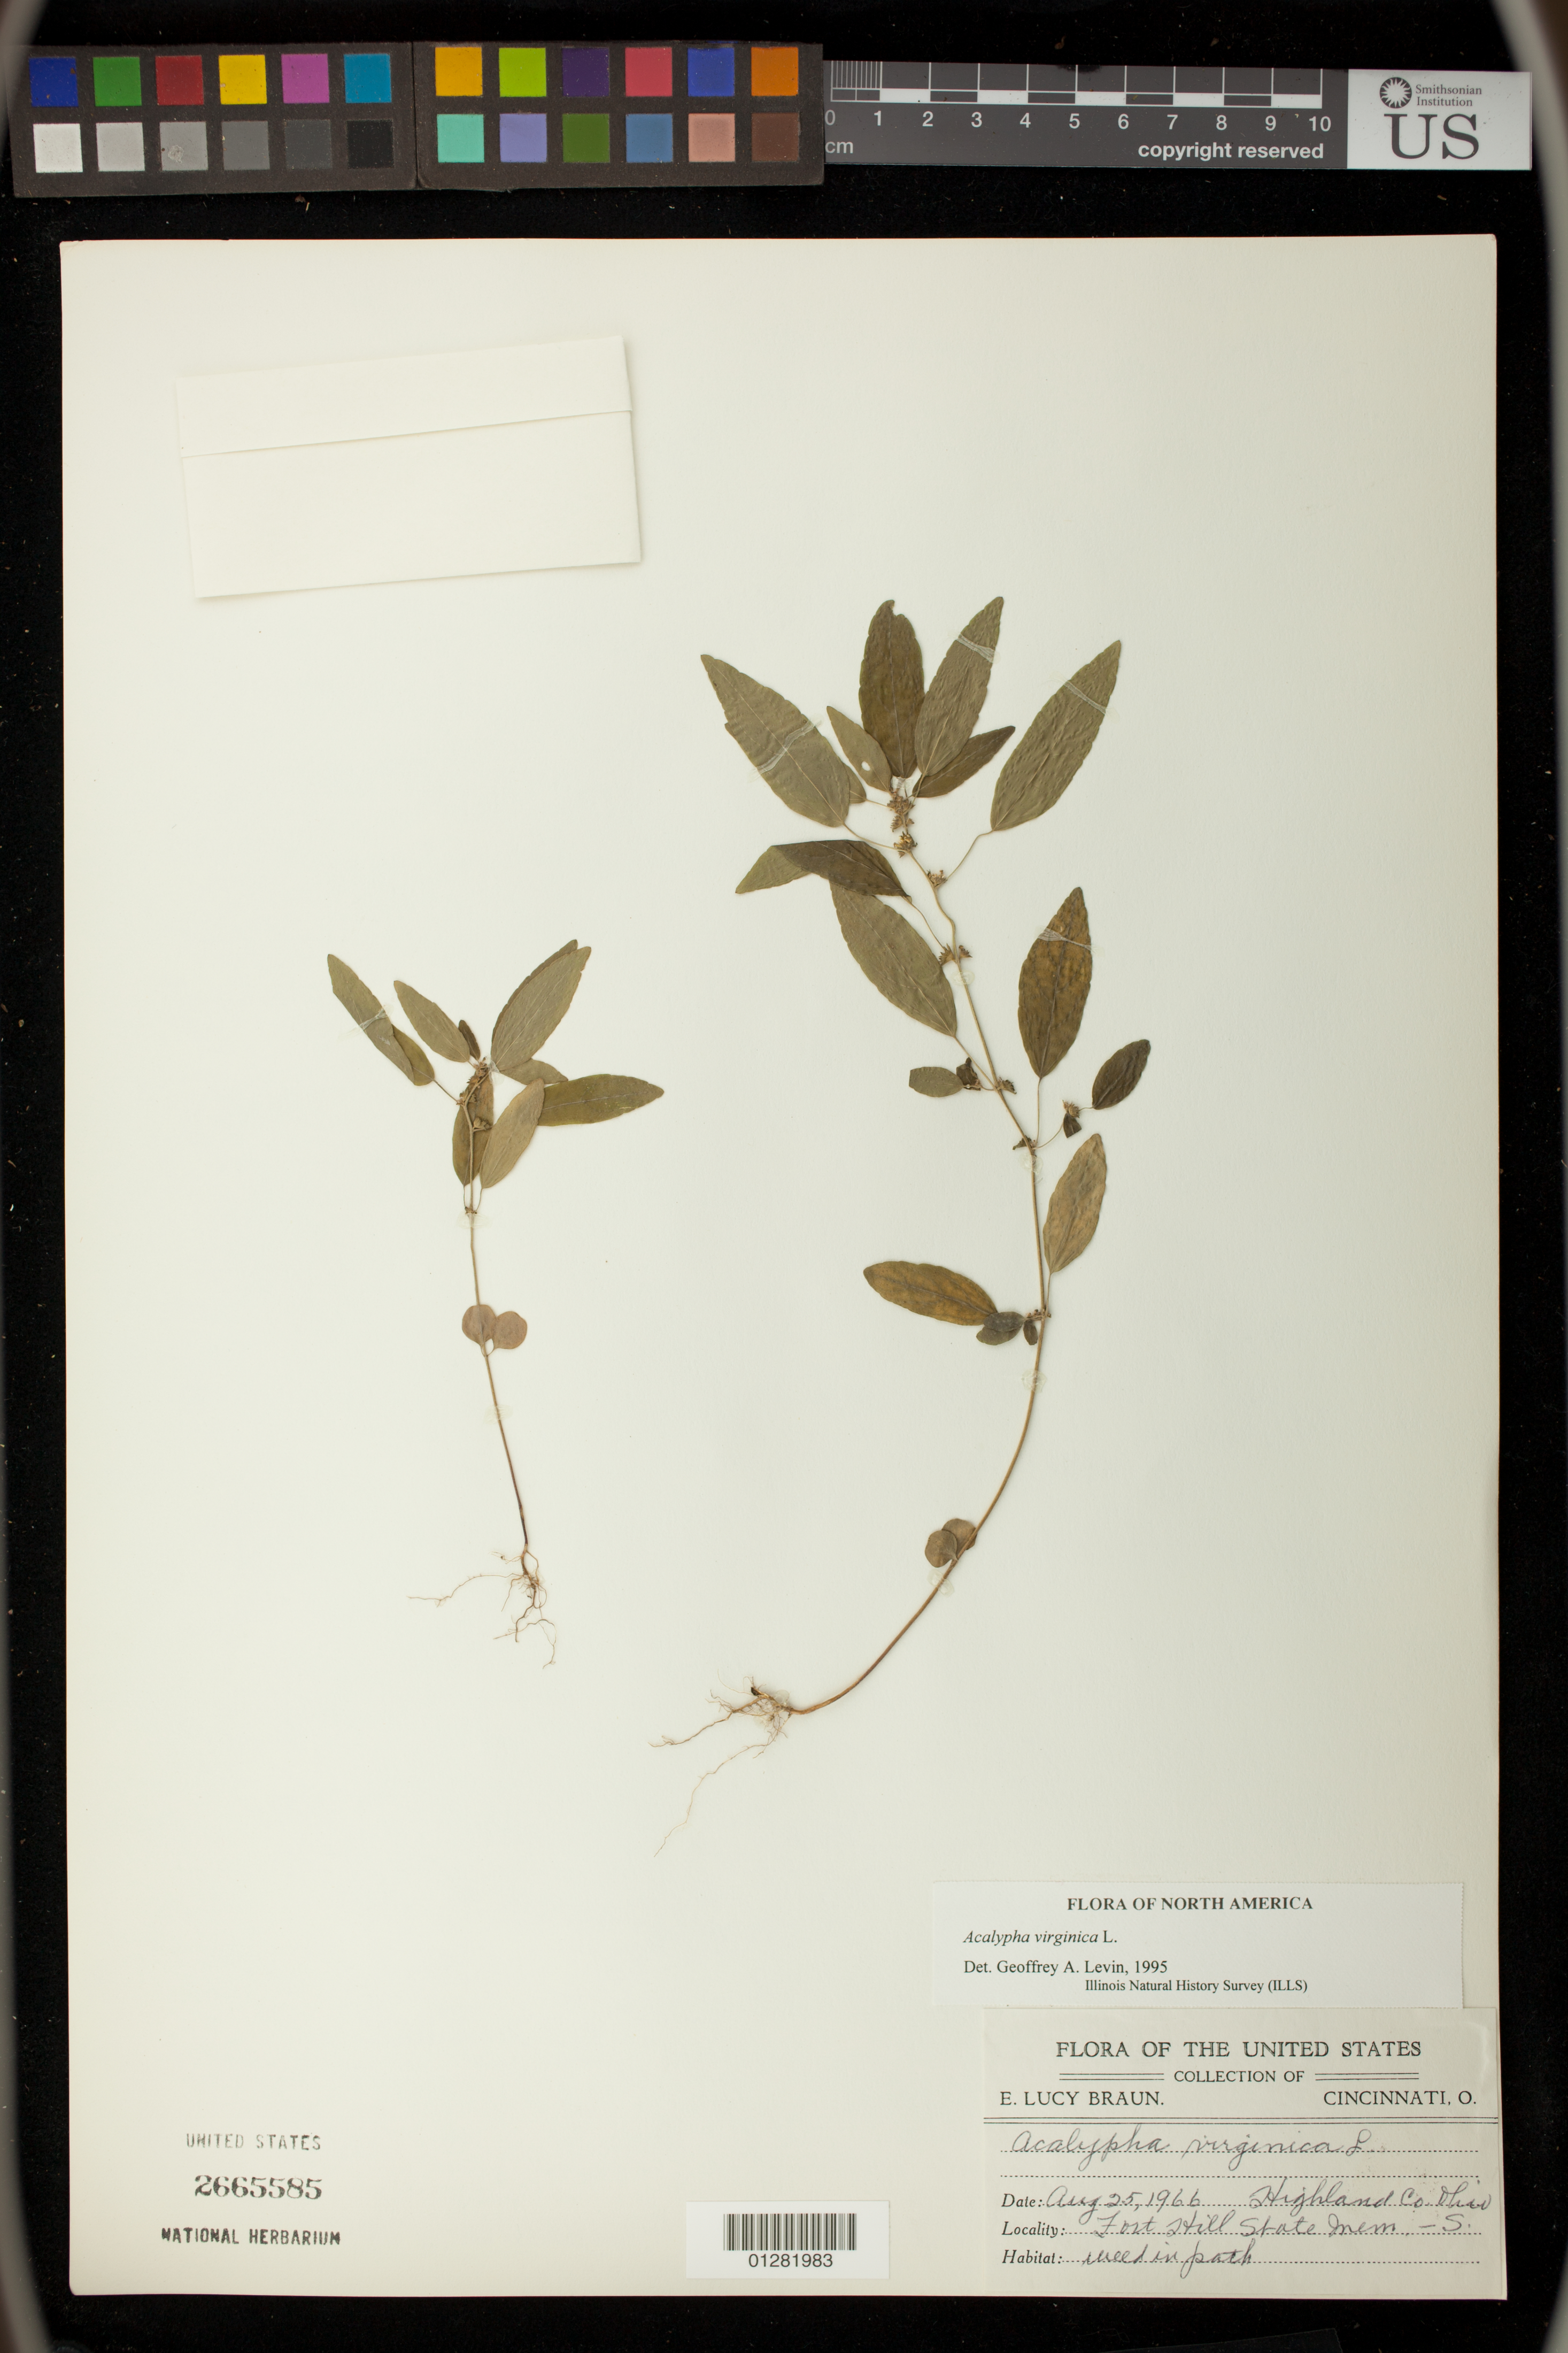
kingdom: Plantae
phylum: Tracheophyta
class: Magnoliopsida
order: Malpighiales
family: Euphorbiaceae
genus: Acalypha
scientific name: Acalypha virginica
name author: L.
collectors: E. L. Braun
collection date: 1966-08-25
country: United States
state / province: Ohio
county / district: Highland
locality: Fort Hill State Mem, -S; weed in path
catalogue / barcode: US 2665585